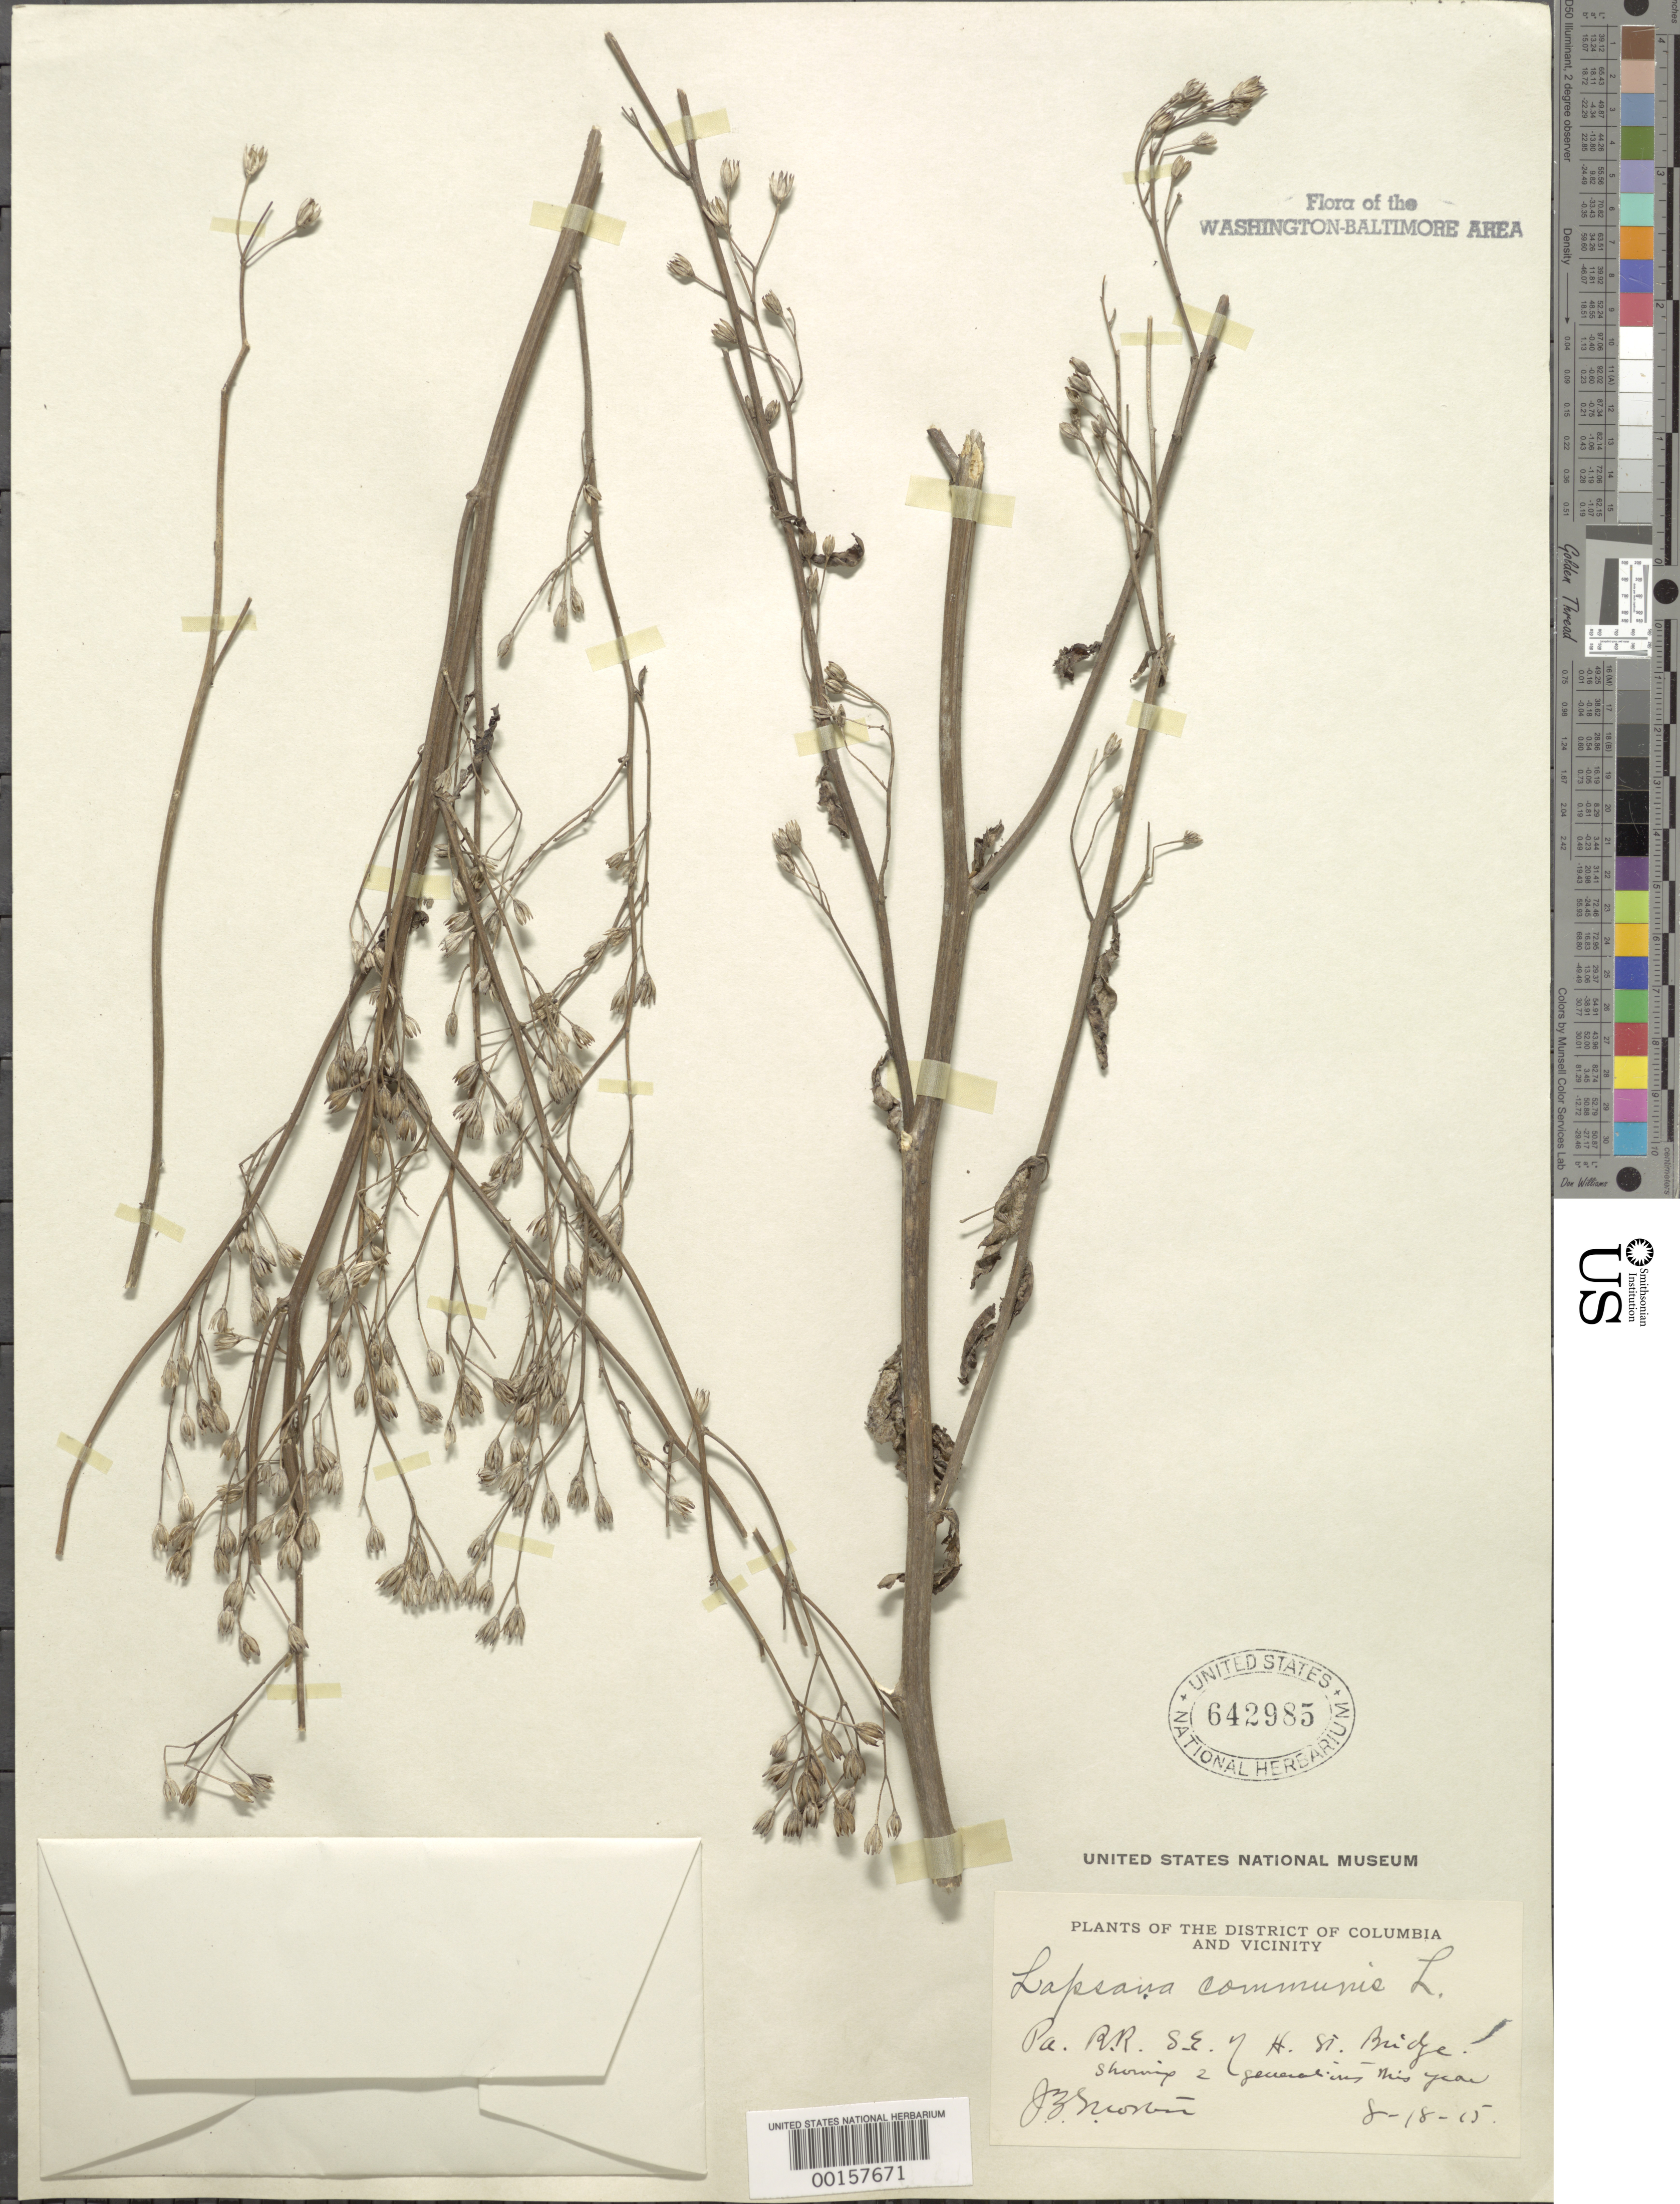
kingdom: Plantae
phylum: Tracheophyta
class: Magnoliopsida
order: Asterales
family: Asteraceae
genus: Lapsana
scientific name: Lapsana communis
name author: L.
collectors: J. B. S. Norton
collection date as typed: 18 Aug 1915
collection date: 1915-08-18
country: United States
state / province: District of Columbia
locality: Pennsylvania Railroad SE of H St. Bridge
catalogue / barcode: US 642985